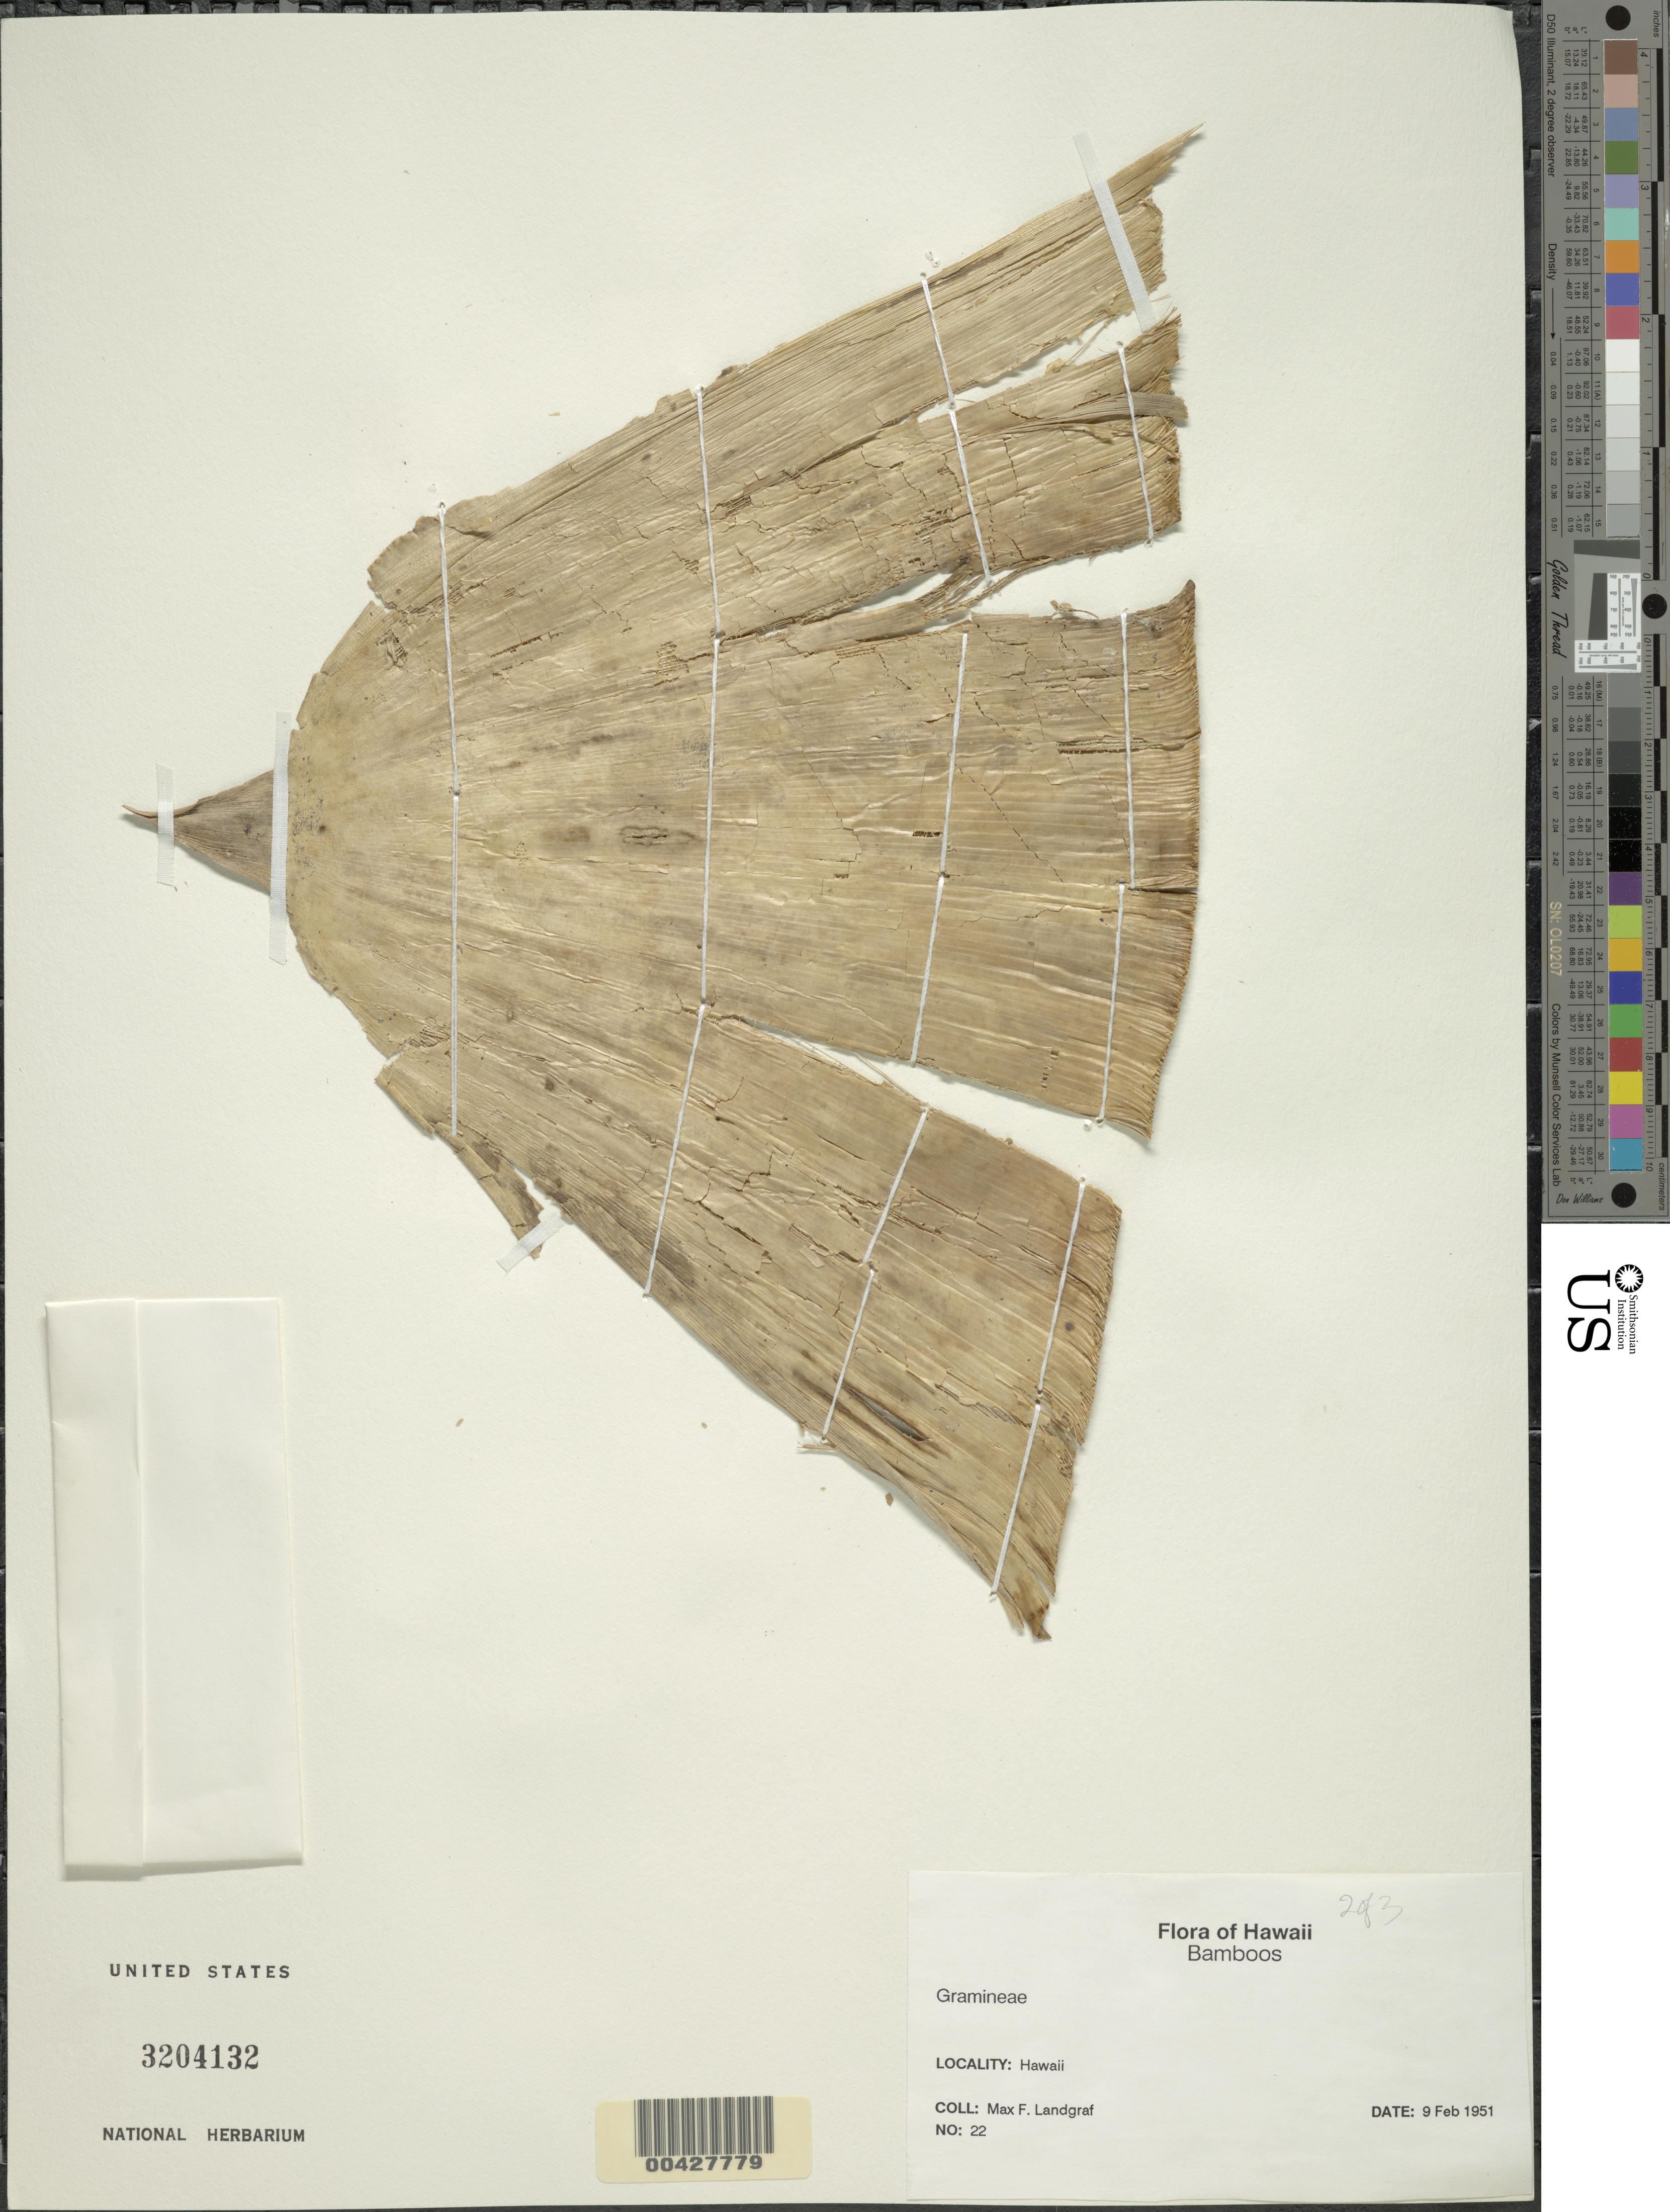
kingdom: Plantae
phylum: Tracheophyta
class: Liliopsida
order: Poales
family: Poaceae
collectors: M. Landgraf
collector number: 22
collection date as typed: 09 Feb 1951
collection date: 1951-02-09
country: United States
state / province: Hawaii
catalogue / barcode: US 3204132